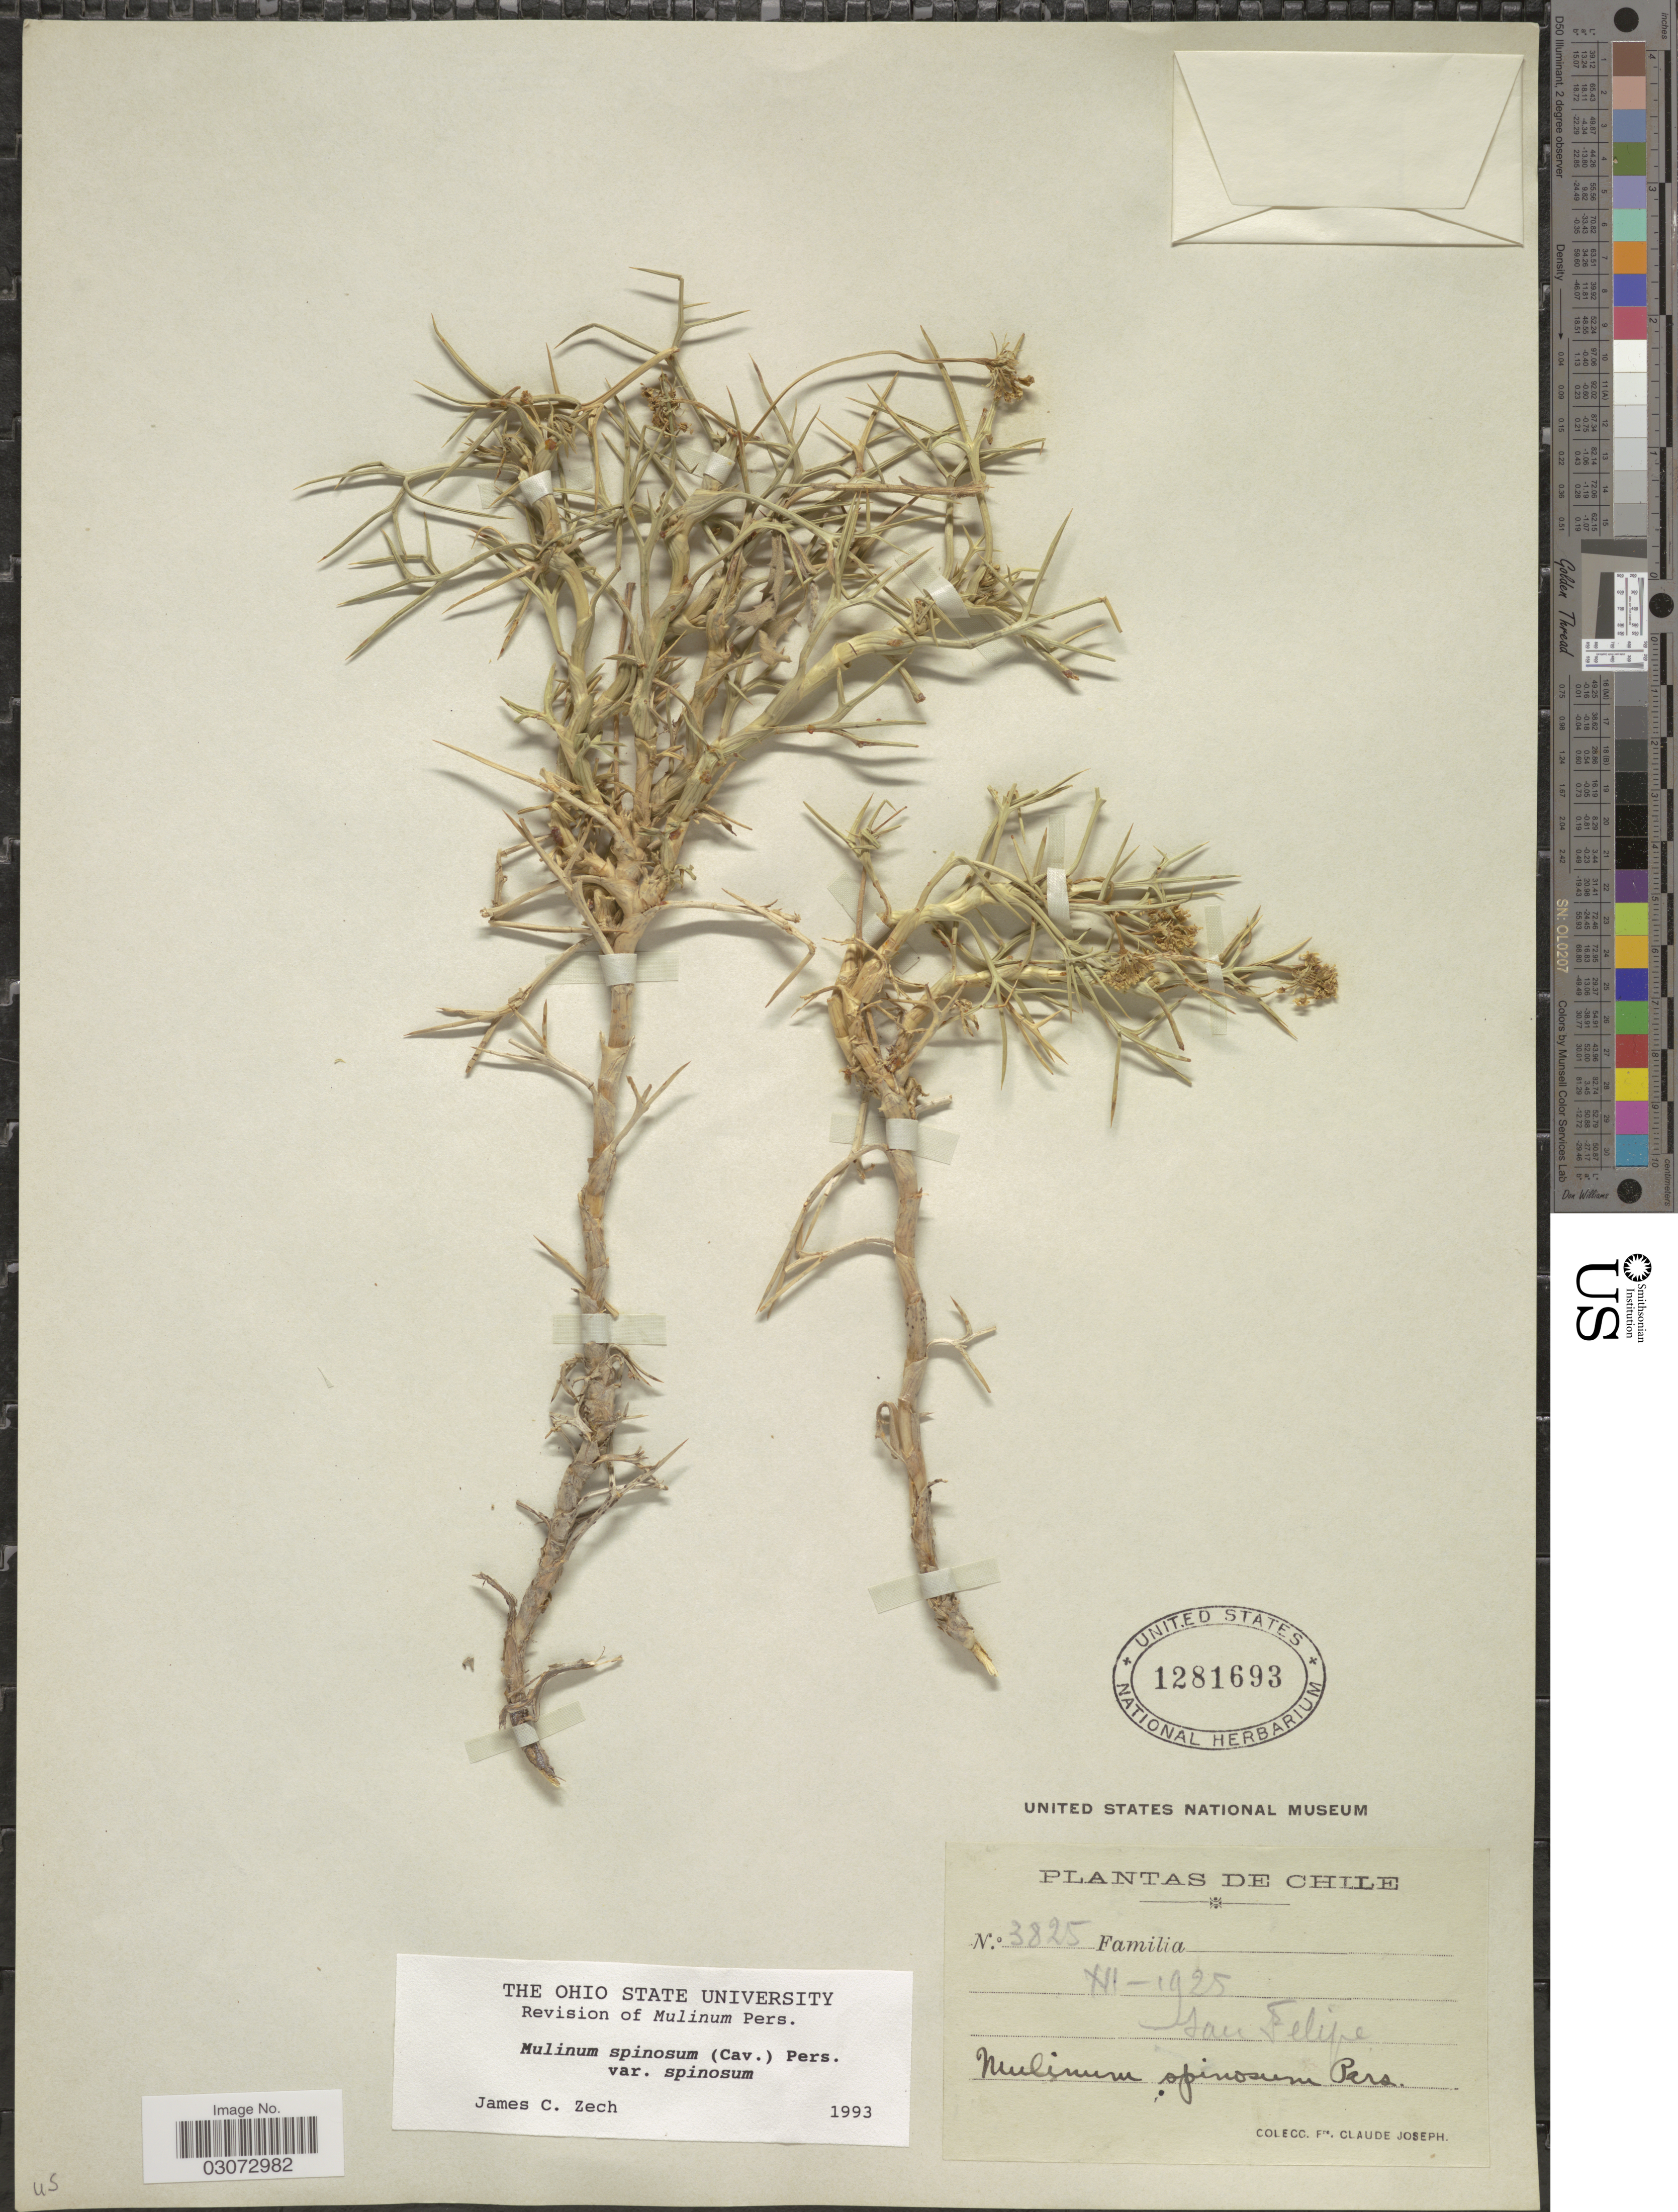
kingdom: Plantae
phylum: Tracheophyta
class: Magnoliopsida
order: Apiales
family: Apiaceae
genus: Mulinum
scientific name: Mulinum spinosum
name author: Pers.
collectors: Bro. Claude-Joseph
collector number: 3825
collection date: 1925-12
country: Chile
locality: San Felipe.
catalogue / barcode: US 1281693